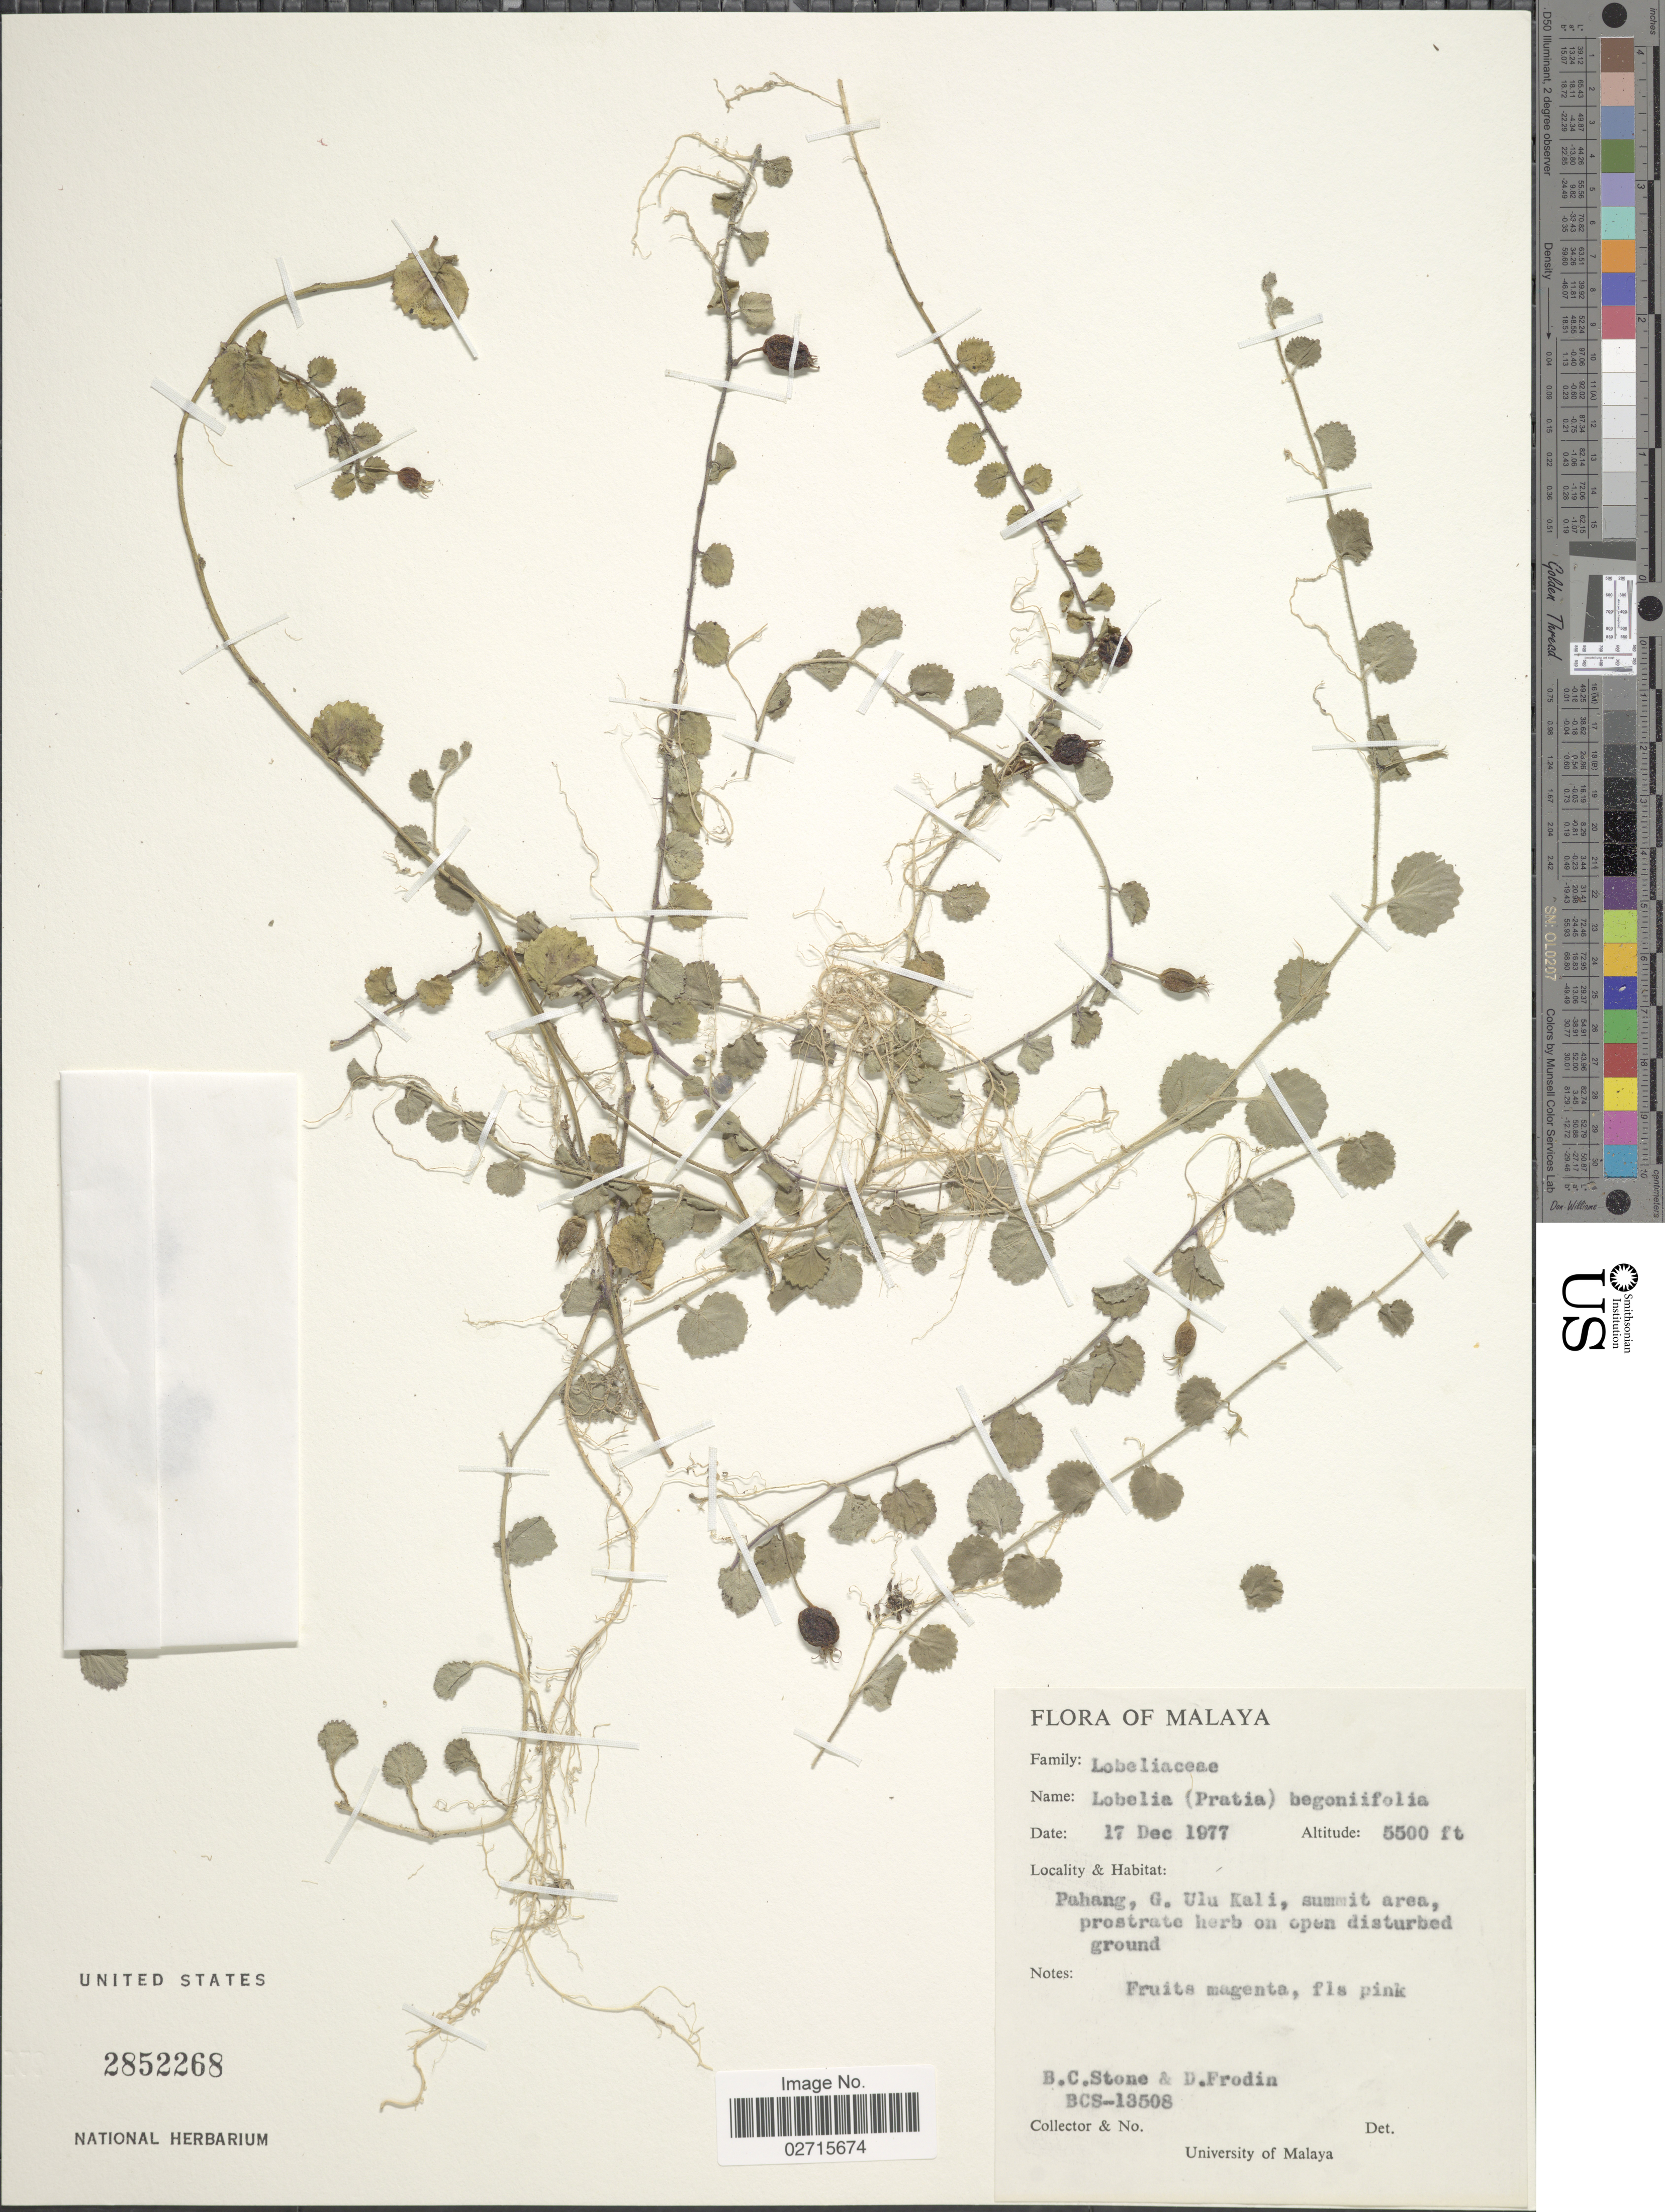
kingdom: Plantae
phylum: Tracheophyta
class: Magnoliopsida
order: Asterales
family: Campanulaceae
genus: Lobelia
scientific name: Lobelia begoniifolia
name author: Wall.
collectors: B. C. Stone & D. G. Frodin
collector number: BCS-13508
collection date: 1977-12-17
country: Malaysia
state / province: Pahang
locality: Malaya. Pahang, G. Ulu Kali, summit area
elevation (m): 1676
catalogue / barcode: US 2852268